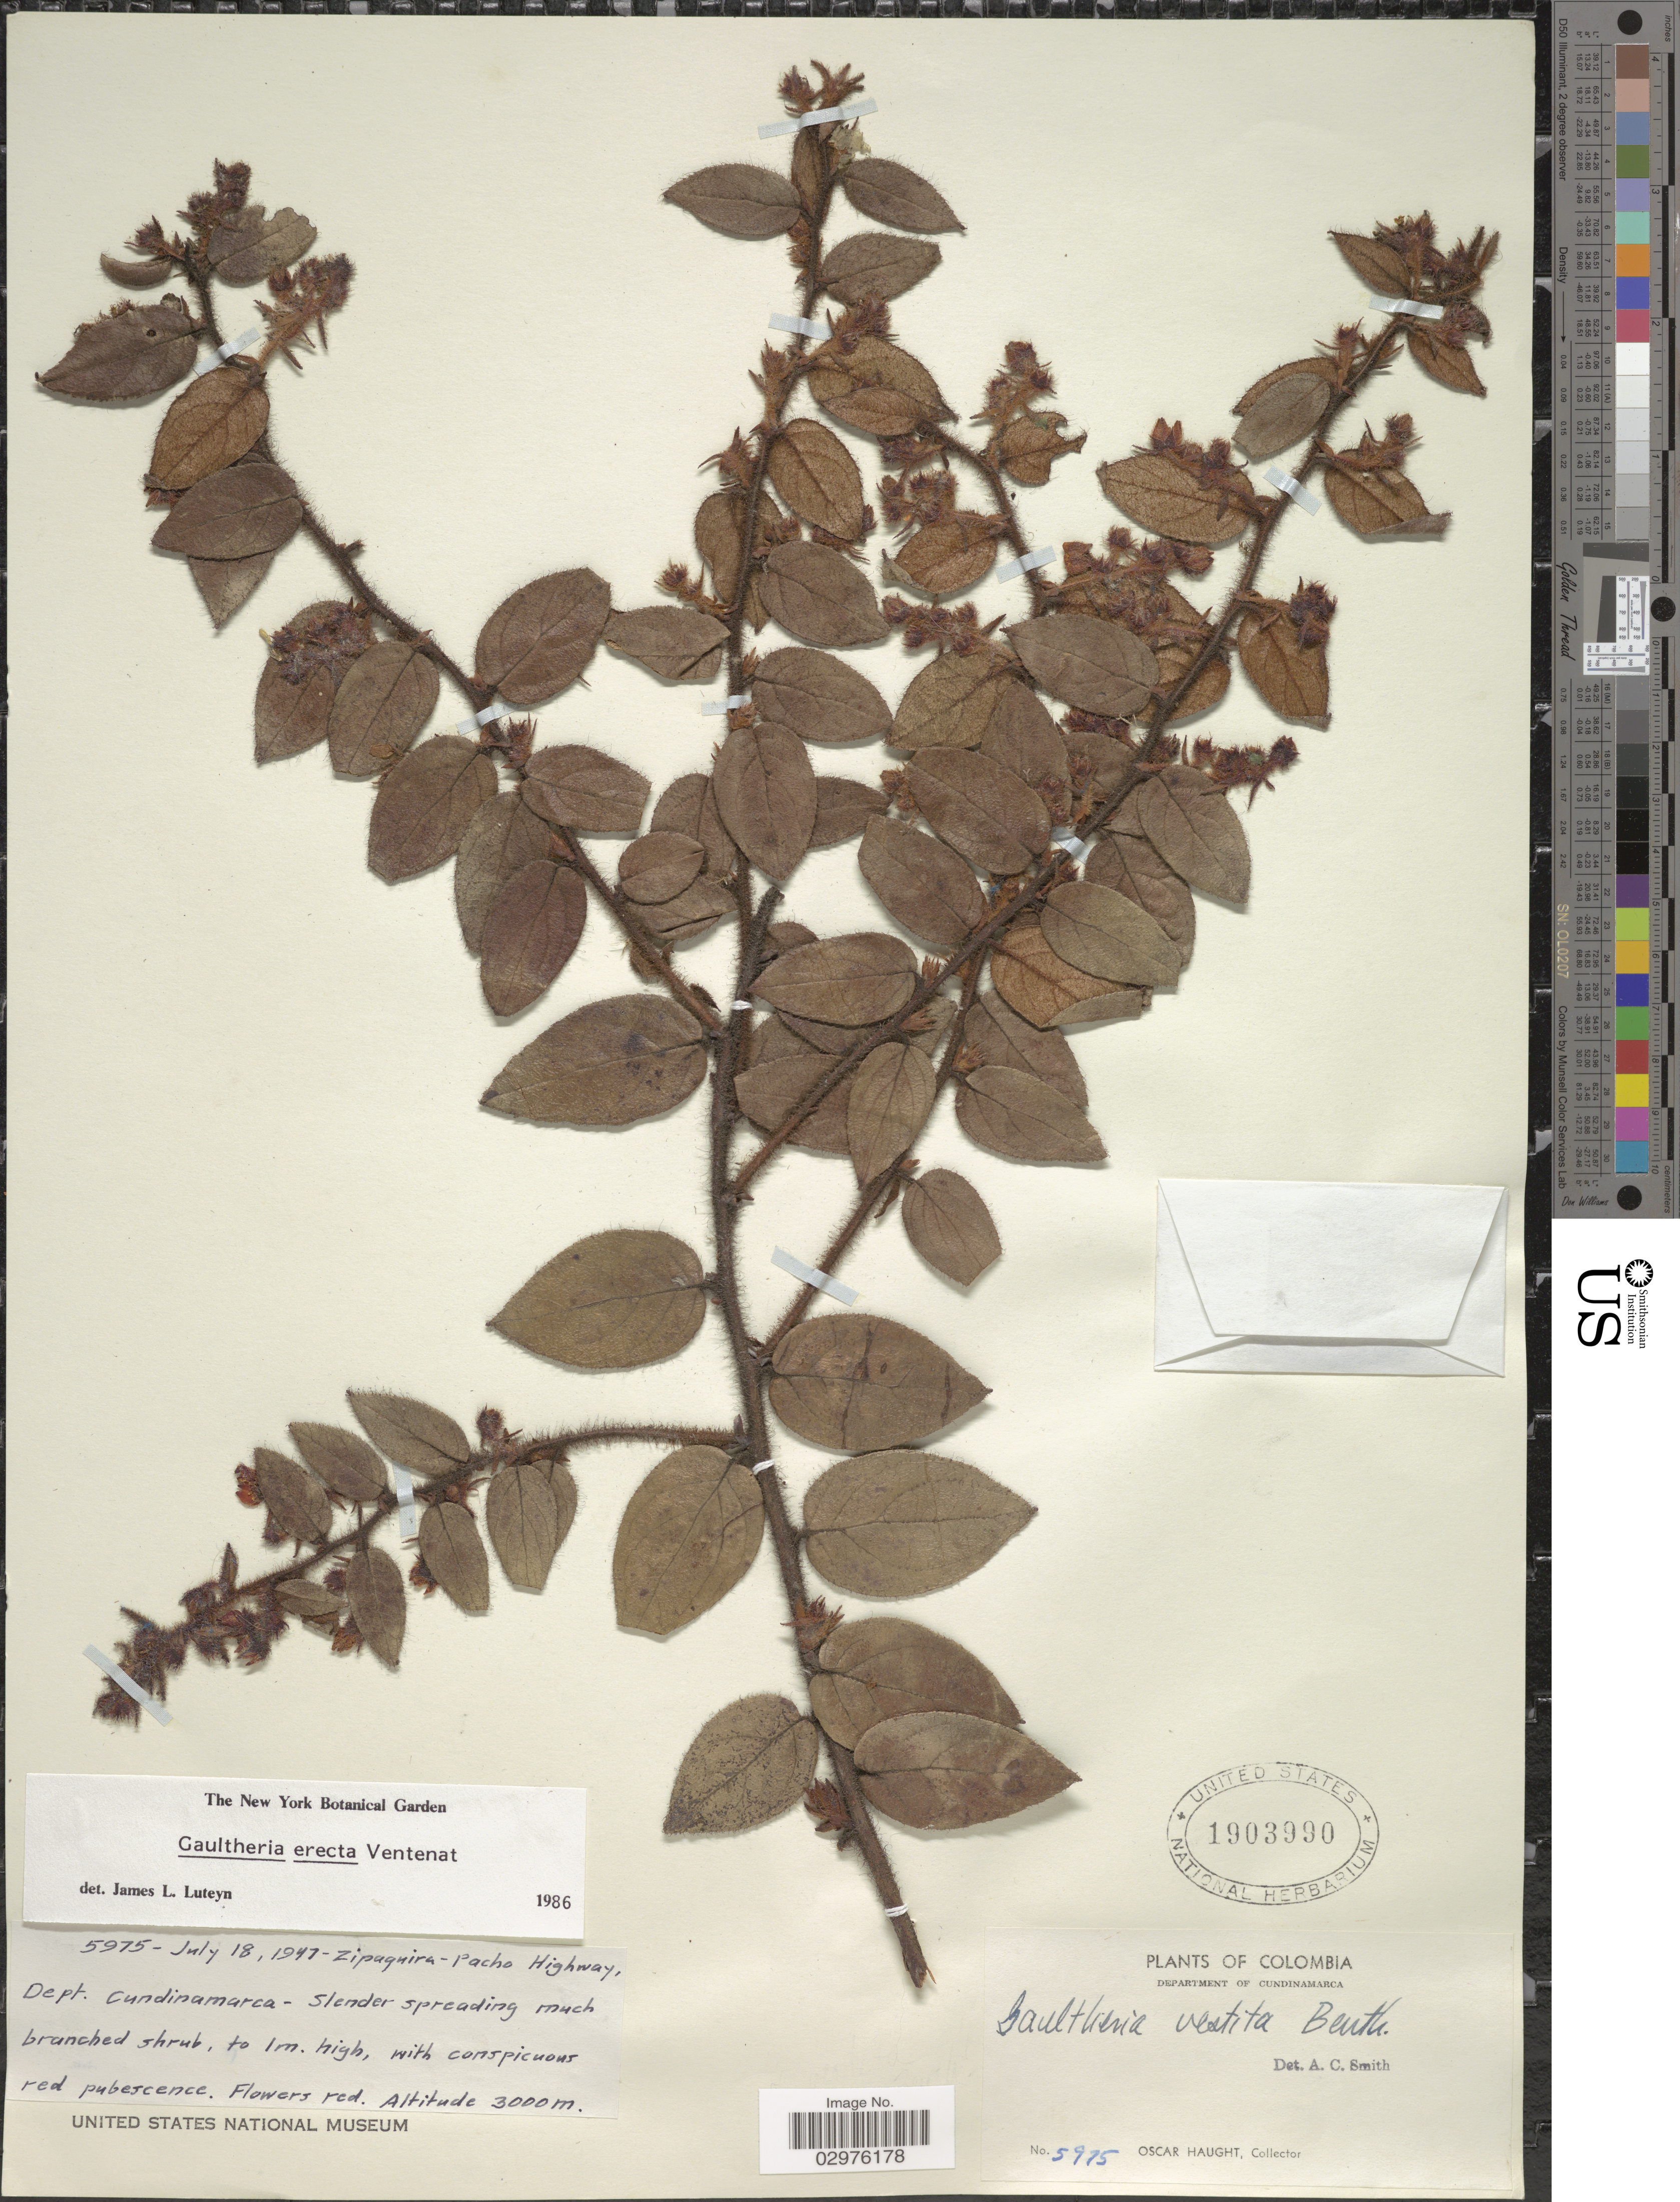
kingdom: Plantae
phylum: Tracheophyta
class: Magnoliopsida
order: Ericales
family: Ericaceae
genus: Gaultheria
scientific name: Gaultheria erecta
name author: Vent.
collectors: O. L. Haught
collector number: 5975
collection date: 1947-07-18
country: Colombia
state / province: Cundinamarca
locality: Department of Cundinamarca. Zipaguira - Pacho Highway.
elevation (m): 3000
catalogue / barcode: US 1903990